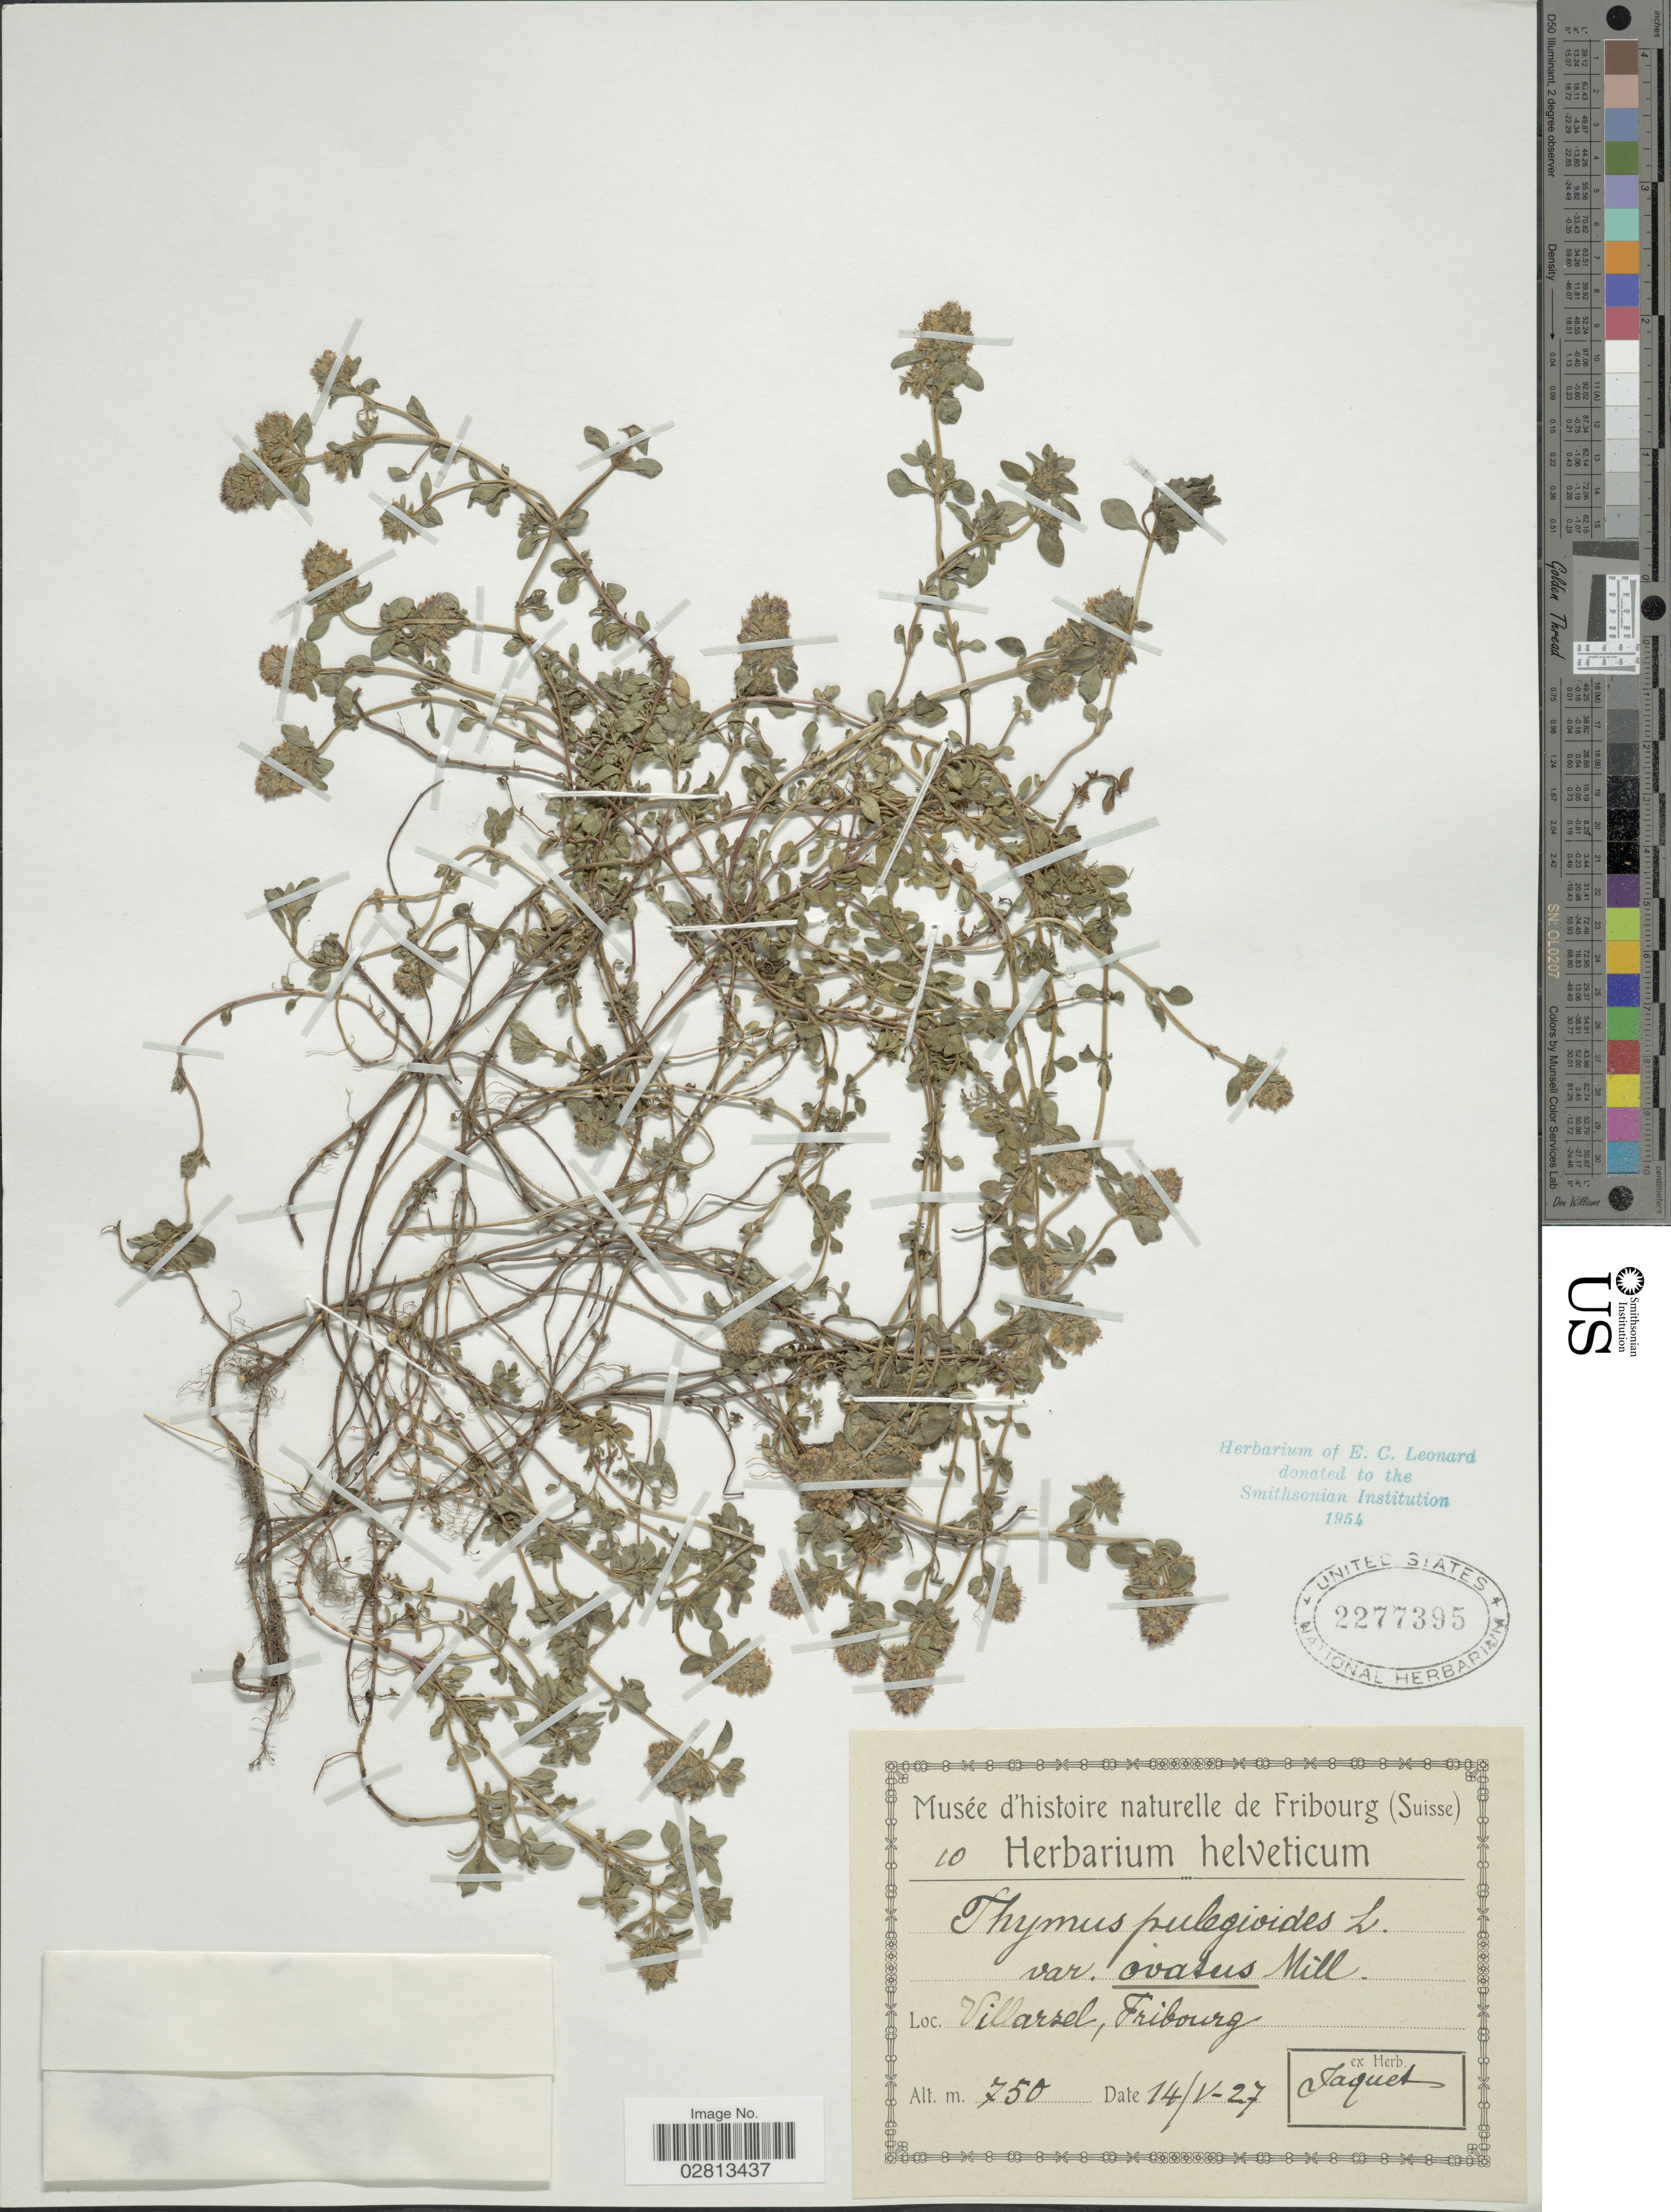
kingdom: Plantae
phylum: Tracheophyta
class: Magnoliopsida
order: Lamiales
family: Lamiaceae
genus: Thymus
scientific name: Thymus pulegioides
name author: L.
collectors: Ex herb. Jaquet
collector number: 10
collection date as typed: Transcribed d/m/y: 14/5/27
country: Switzerland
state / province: Fribourg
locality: Villarzel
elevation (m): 750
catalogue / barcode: US 2277395